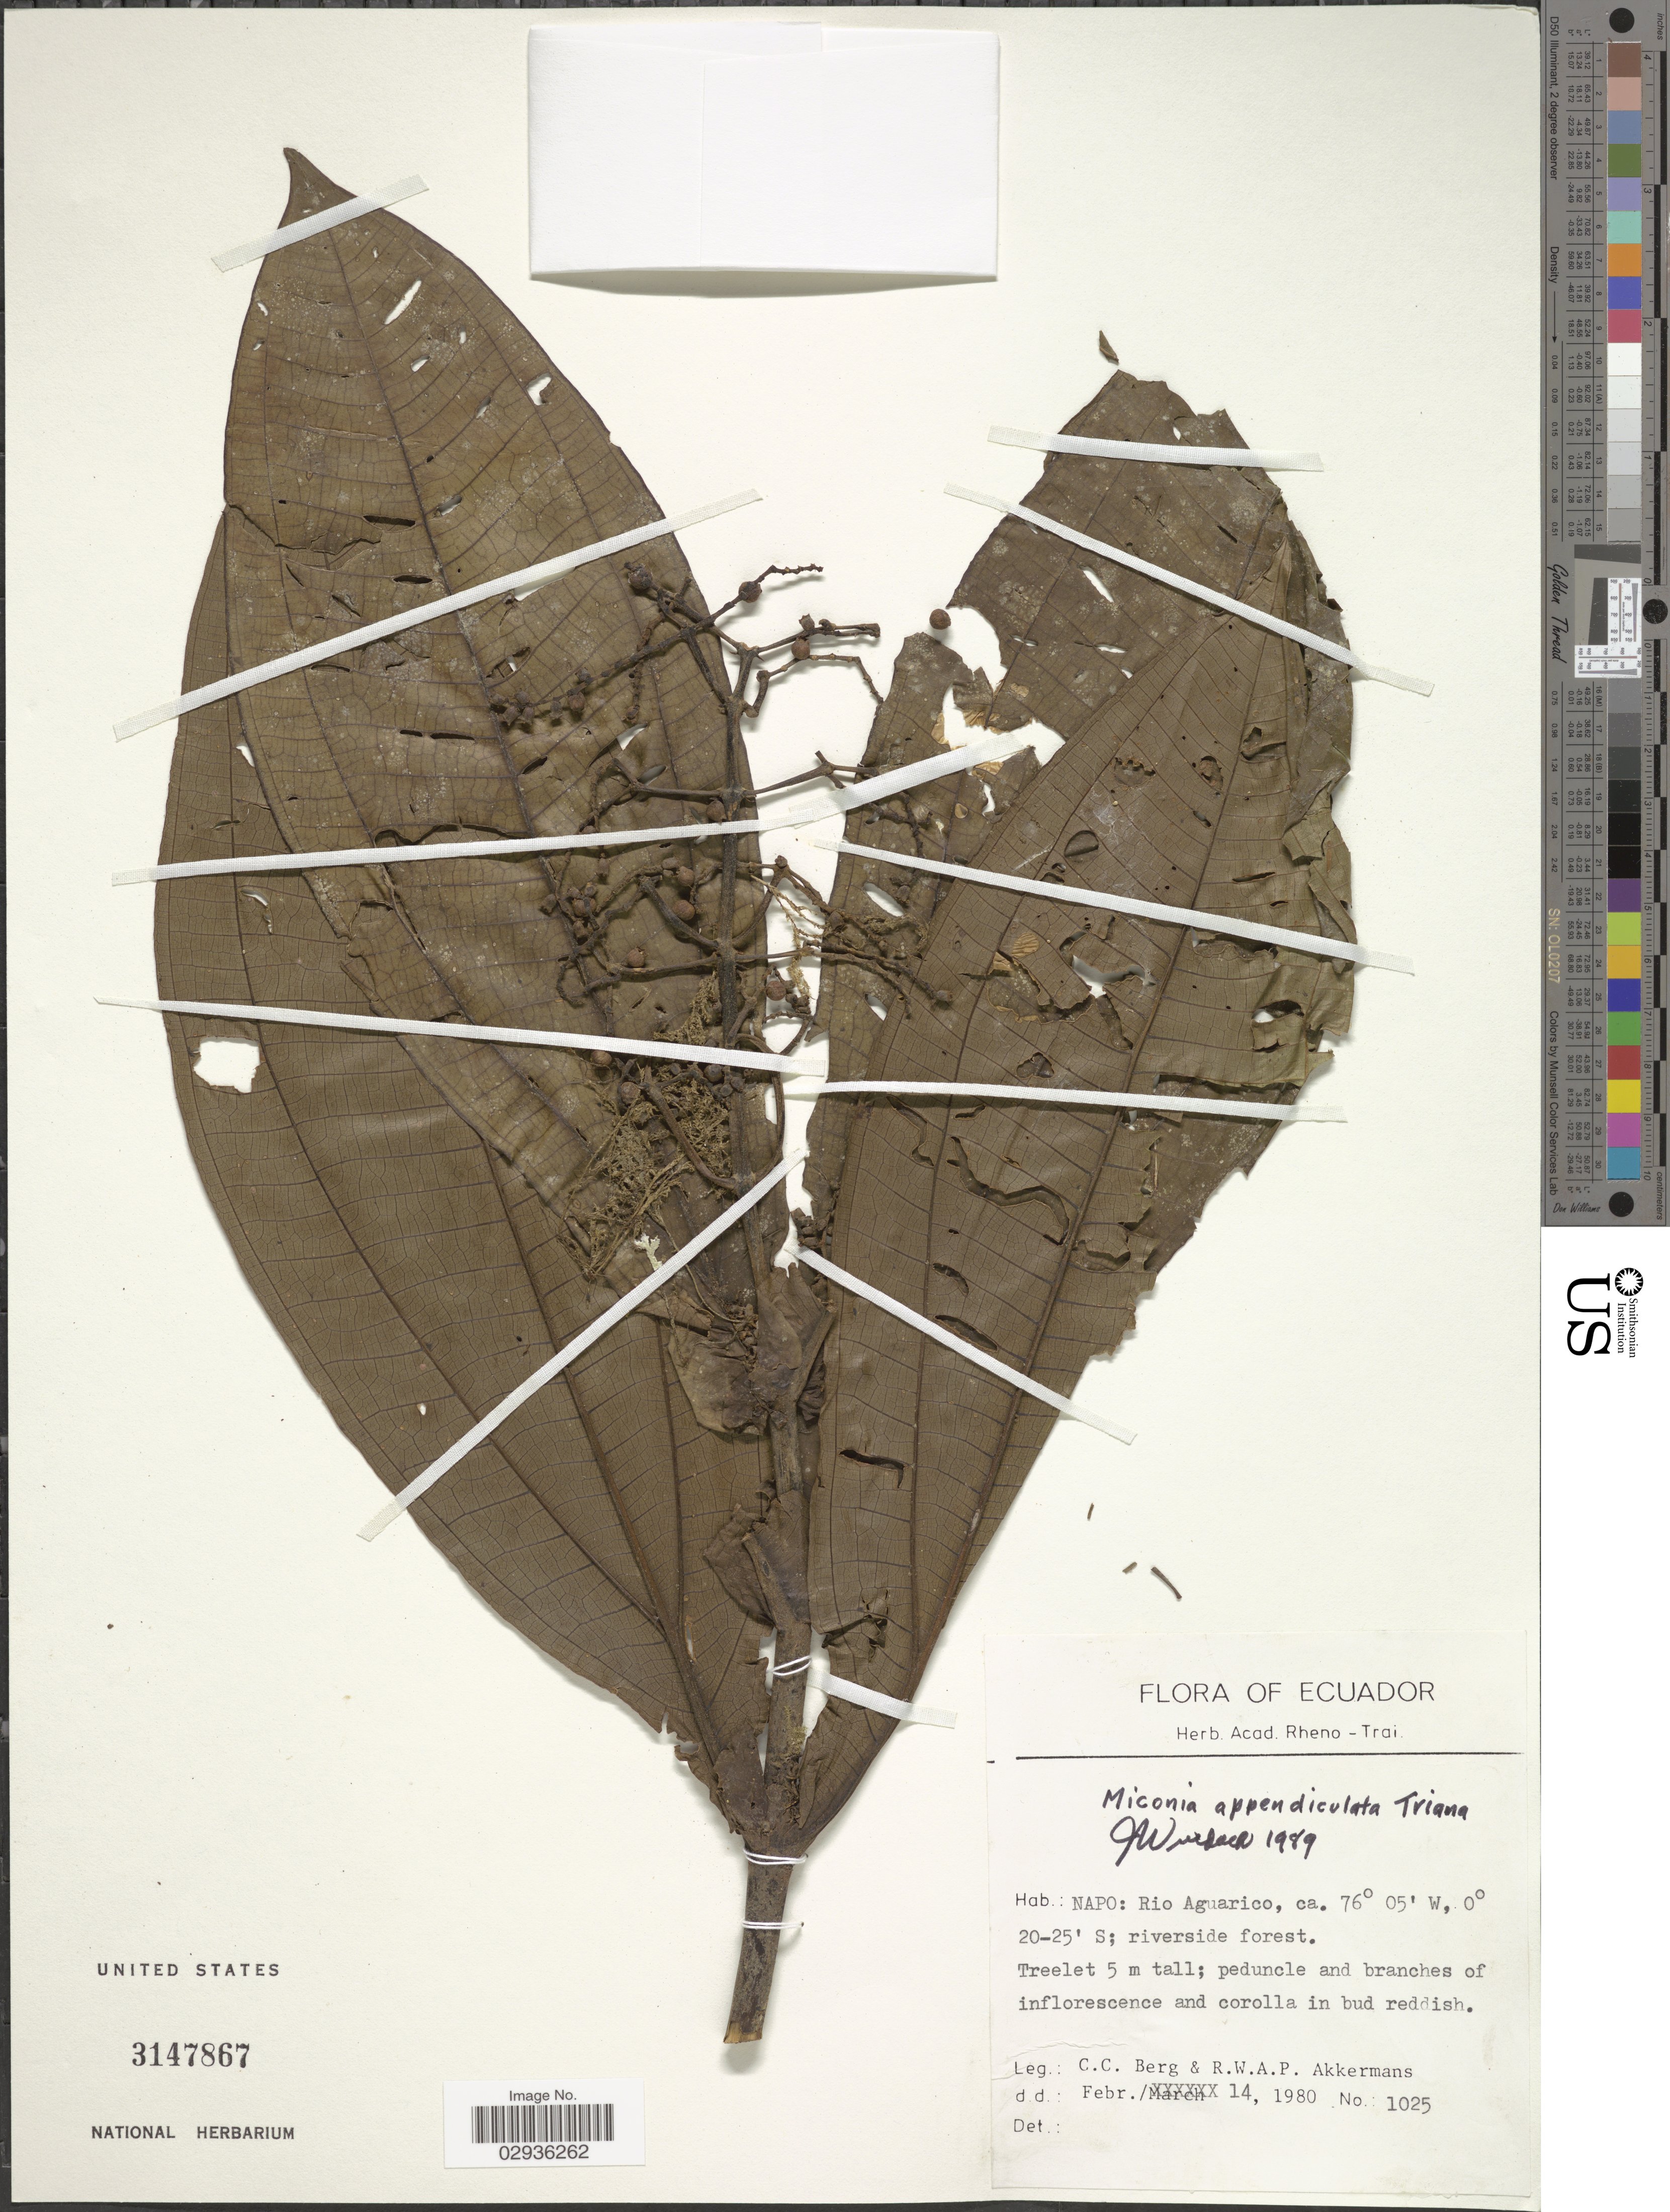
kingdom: Plantae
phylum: Tracheophyta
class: Magnoliopsida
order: Myrtales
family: Melastomataceae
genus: Miconia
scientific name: Miconia appendiculata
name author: Triana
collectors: C. C. Berg & R. W. A. P. Akkermans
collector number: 1025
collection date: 1980-02-14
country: Ecuador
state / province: Napo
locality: Rio Aguarico, riverside forest.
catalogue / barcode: US 3147867